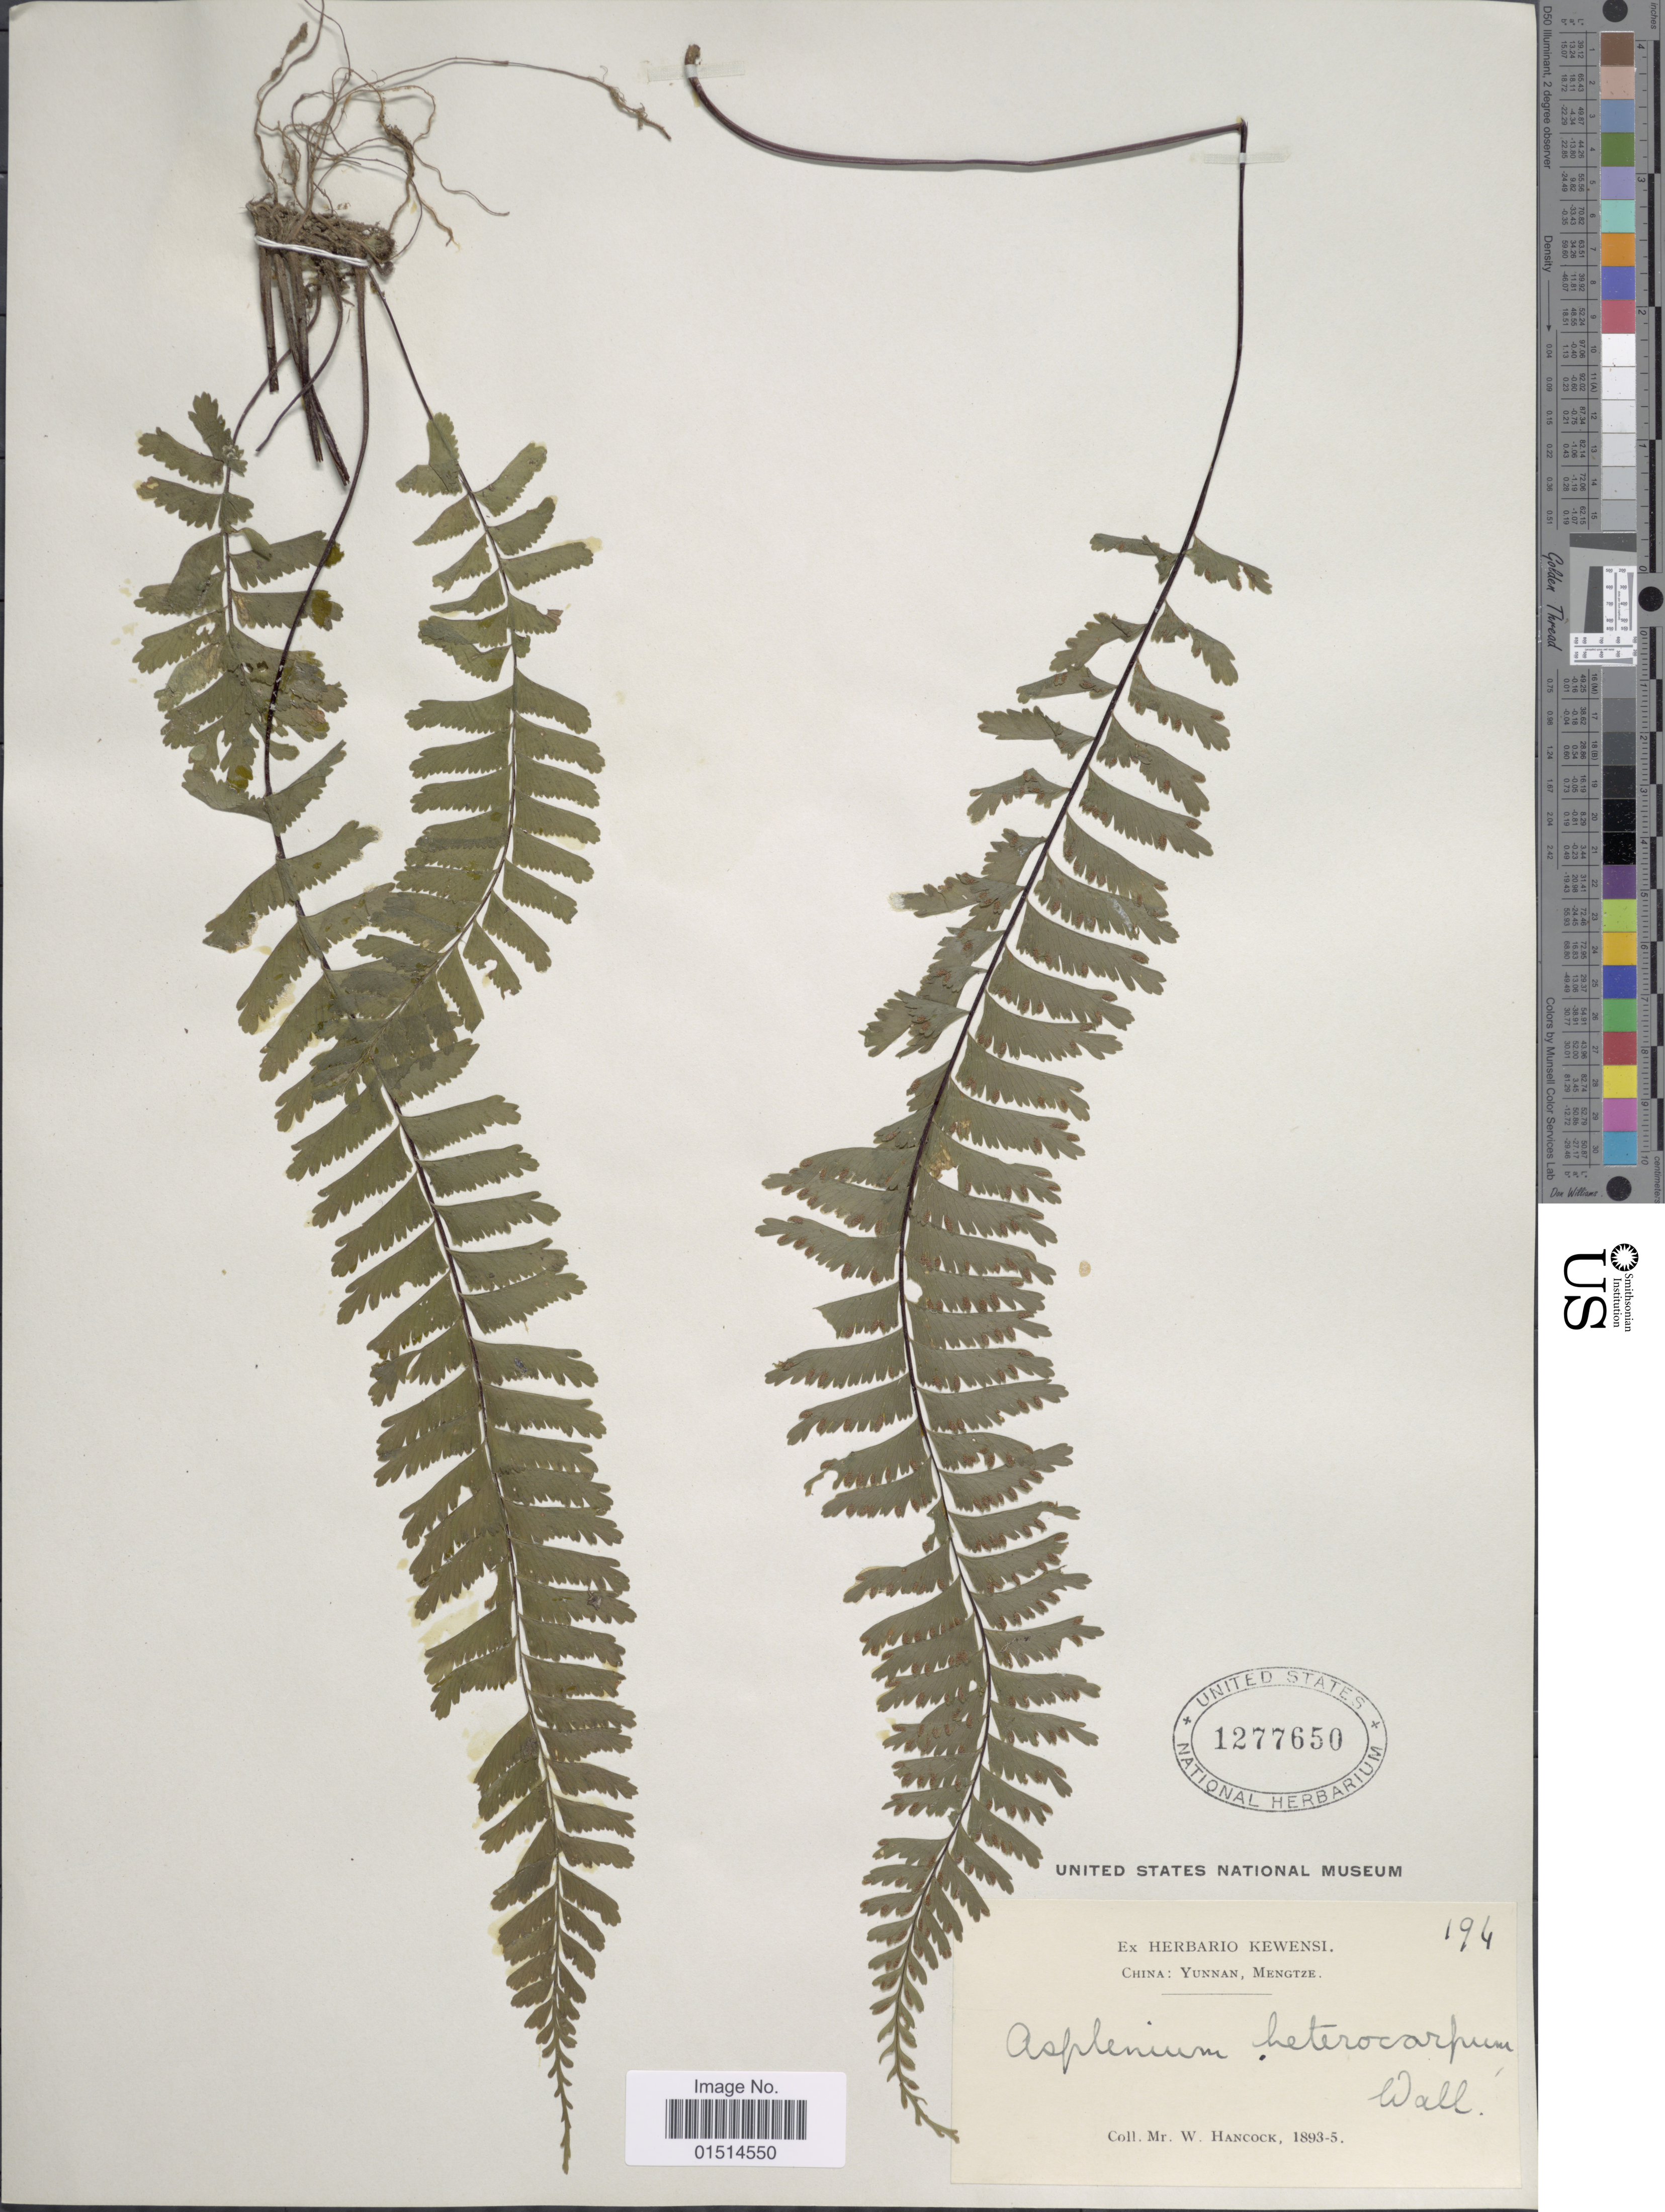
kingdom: Plantae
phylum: Tracheophyta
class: Polypodiopsida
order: Polypodiales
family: Aspleniaceae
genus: Asplenium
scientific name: Asplenium cheilosorum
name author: Kunze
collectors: W. Hancock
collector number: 194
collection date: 1893/1895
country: China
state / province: Yunnan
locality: Yunnan, Mengtze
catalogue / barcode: US 1277650